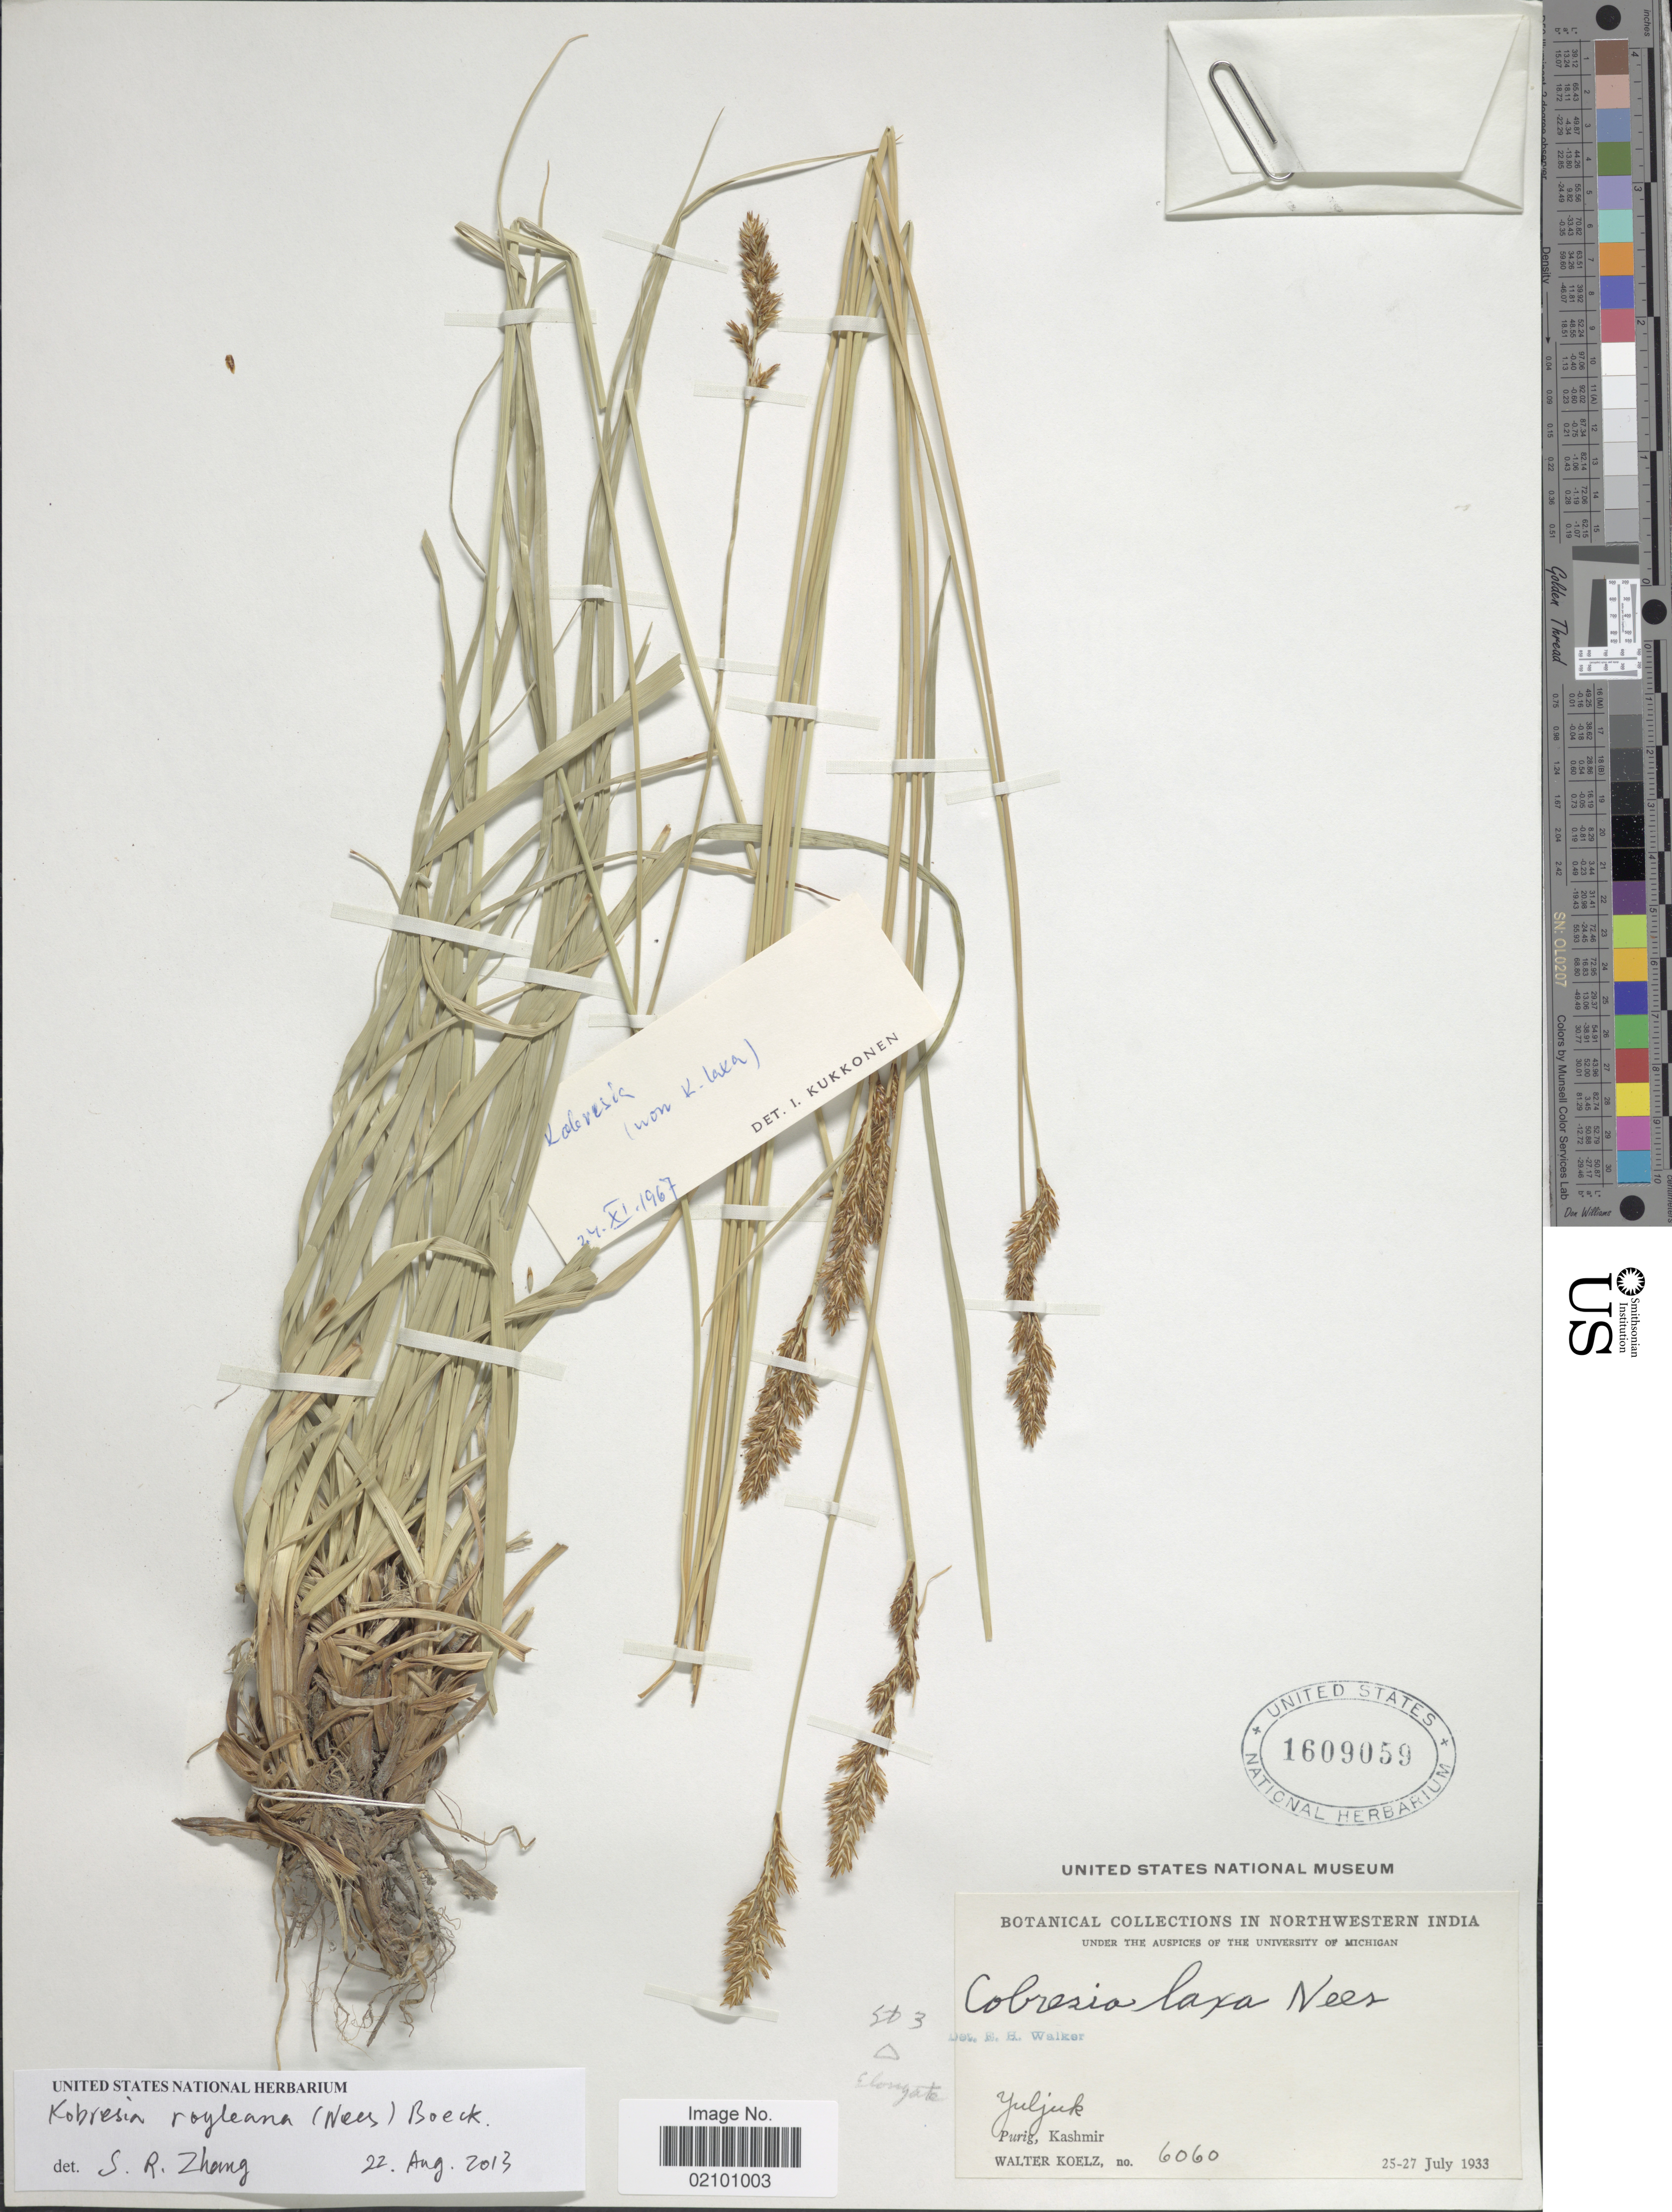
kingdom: Plantae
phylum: Tracheophyta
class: Liliopsida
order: Poales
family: Cyperaceae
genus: Carex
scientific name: Carex kokanica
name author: (Regal) S.R. Zhang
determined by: Strong, M. T., (US), Smithsonian Institution - National Museum of Natural History (UNITED STATES)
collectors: W. N. Koelz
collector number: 6060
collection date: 1933-07-25/1933-07-27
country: India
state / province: Jammu and Kashmir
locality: Northwestern India, Yuljuk, Purig, Kashmir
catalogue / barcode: US 1609059